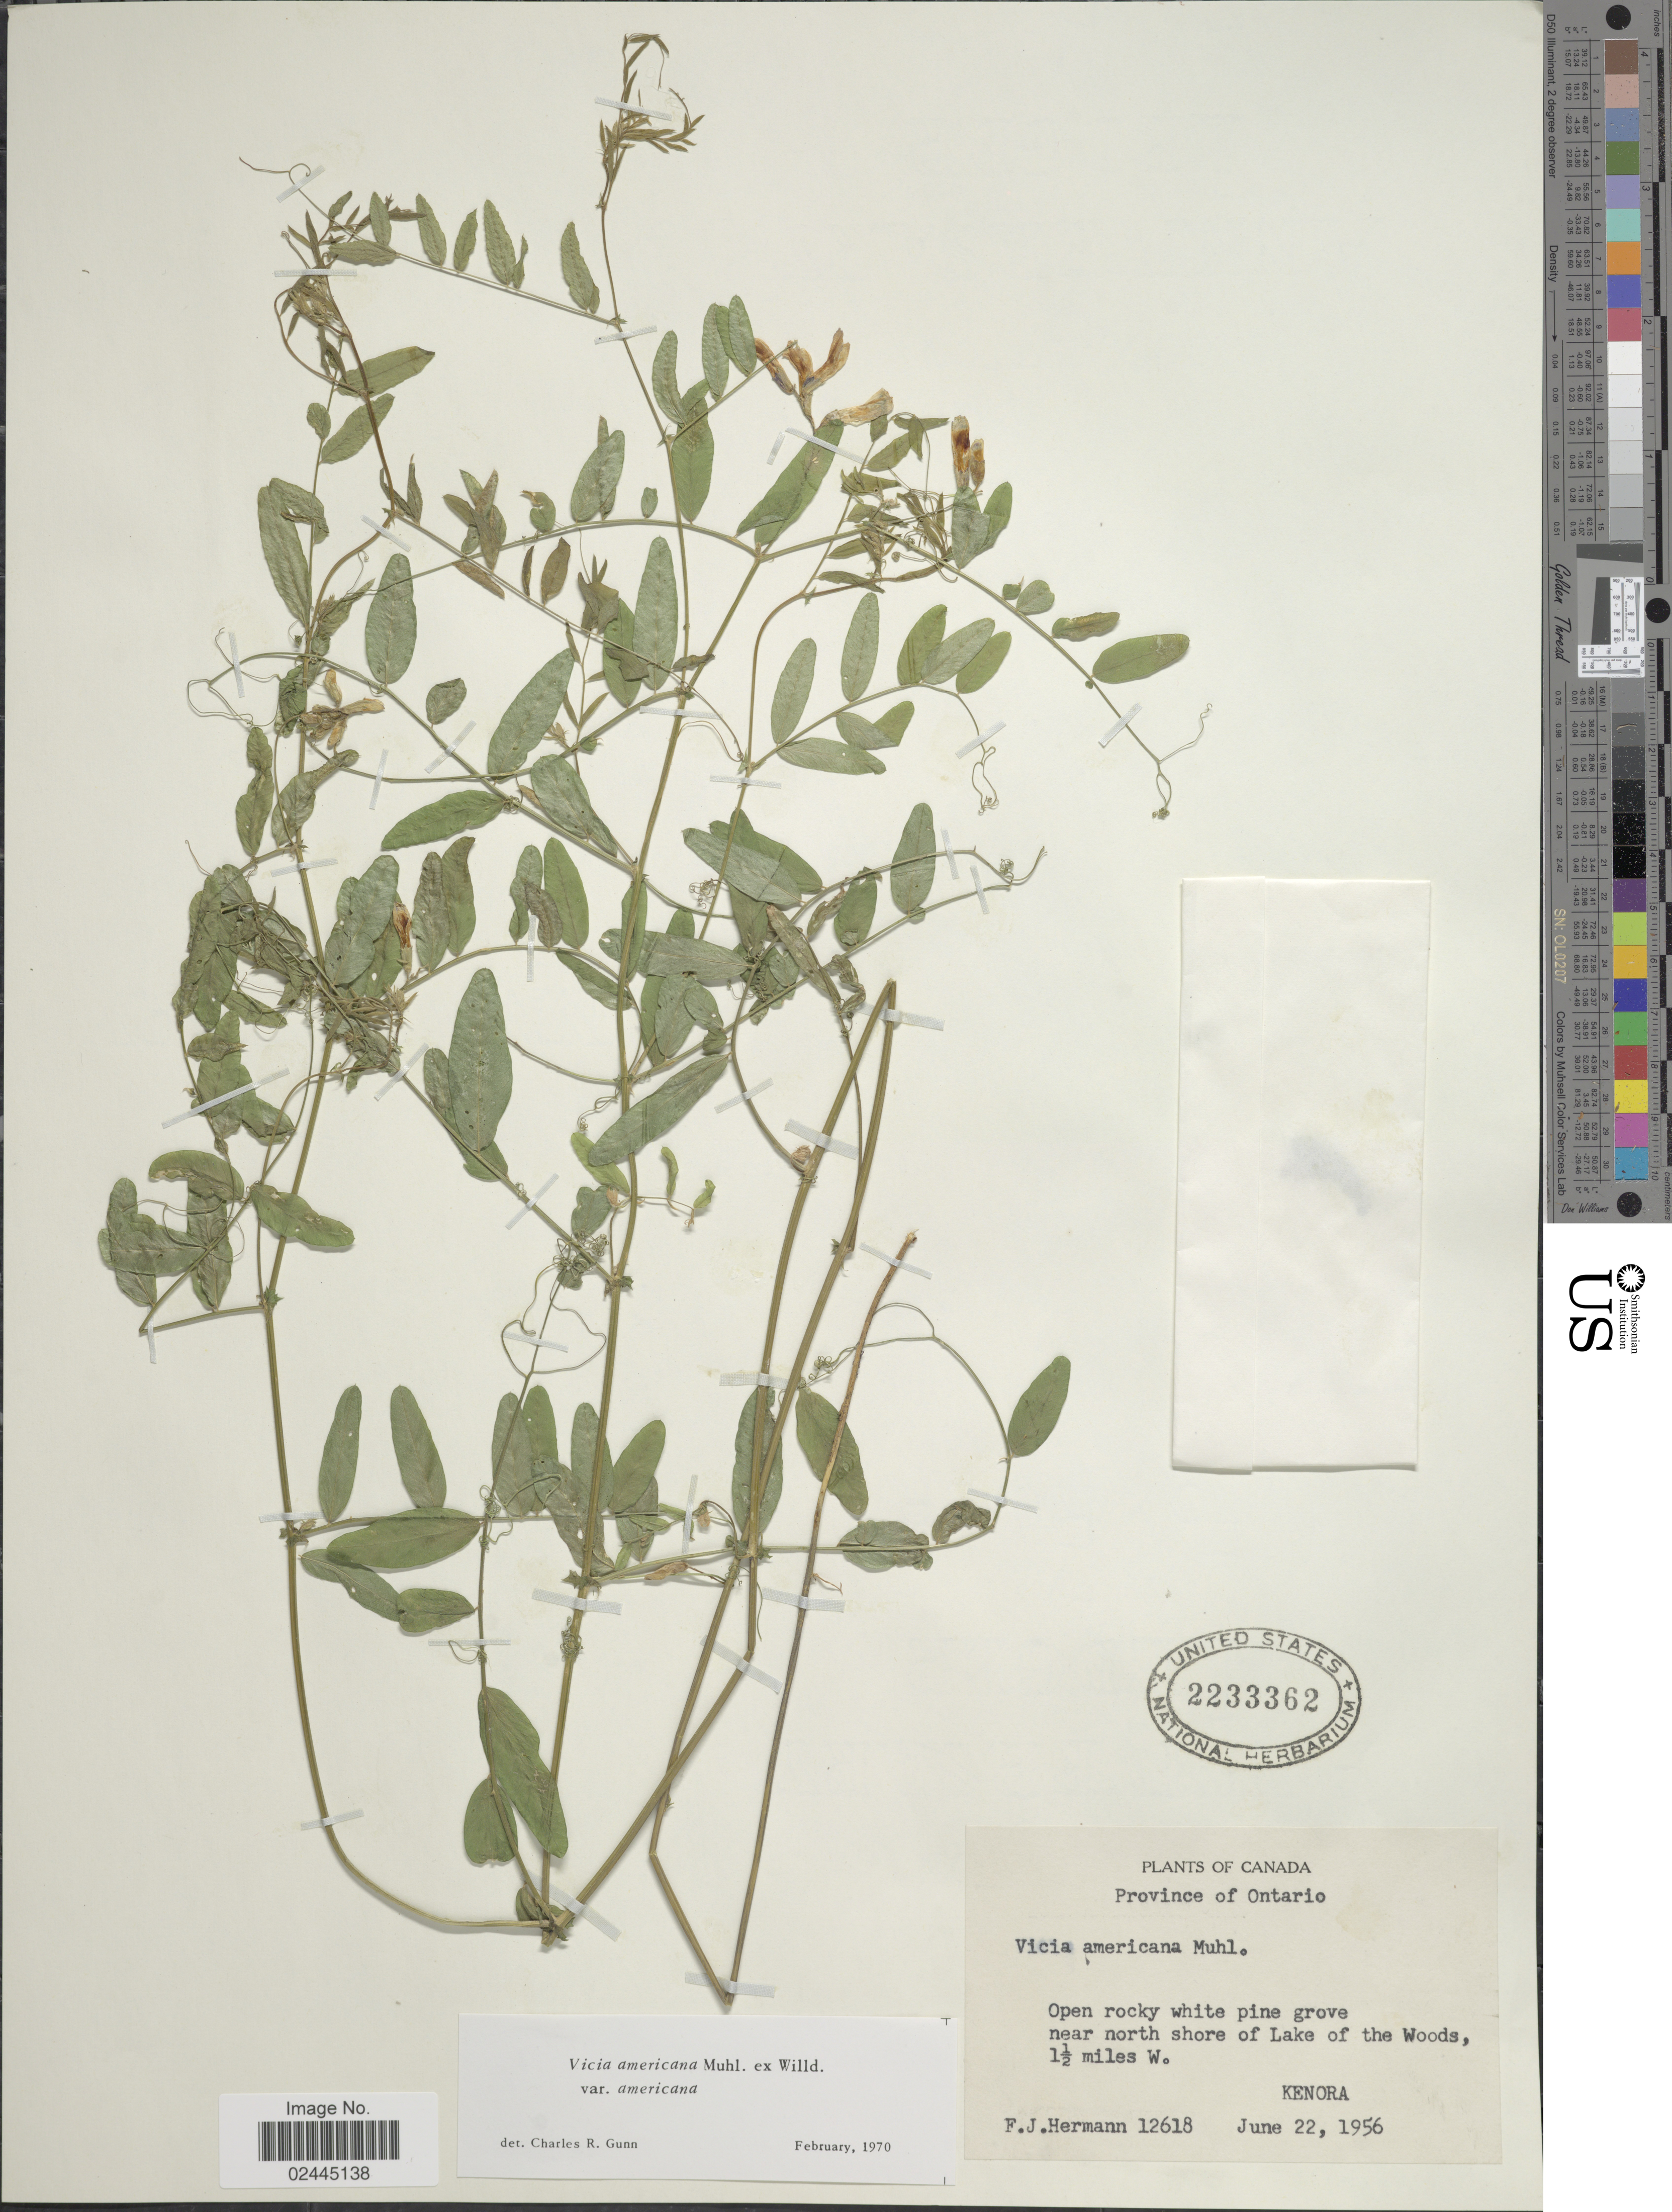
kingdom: Plantae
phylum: Tracheophyta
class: Magnoliopsida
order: Fabales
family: Fabaceae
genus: Vicia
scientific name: Vicia americana var. americana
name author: Muhl. ex Willd.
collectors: F. J. Hermann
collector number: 12618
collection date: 1956-06-22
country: Canada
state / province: Ontario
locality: Province of Ontario. Open rocky white pine grove near north shore of Lake of the Woods, 1½ miles W. Kenora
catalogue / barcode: US 2233362